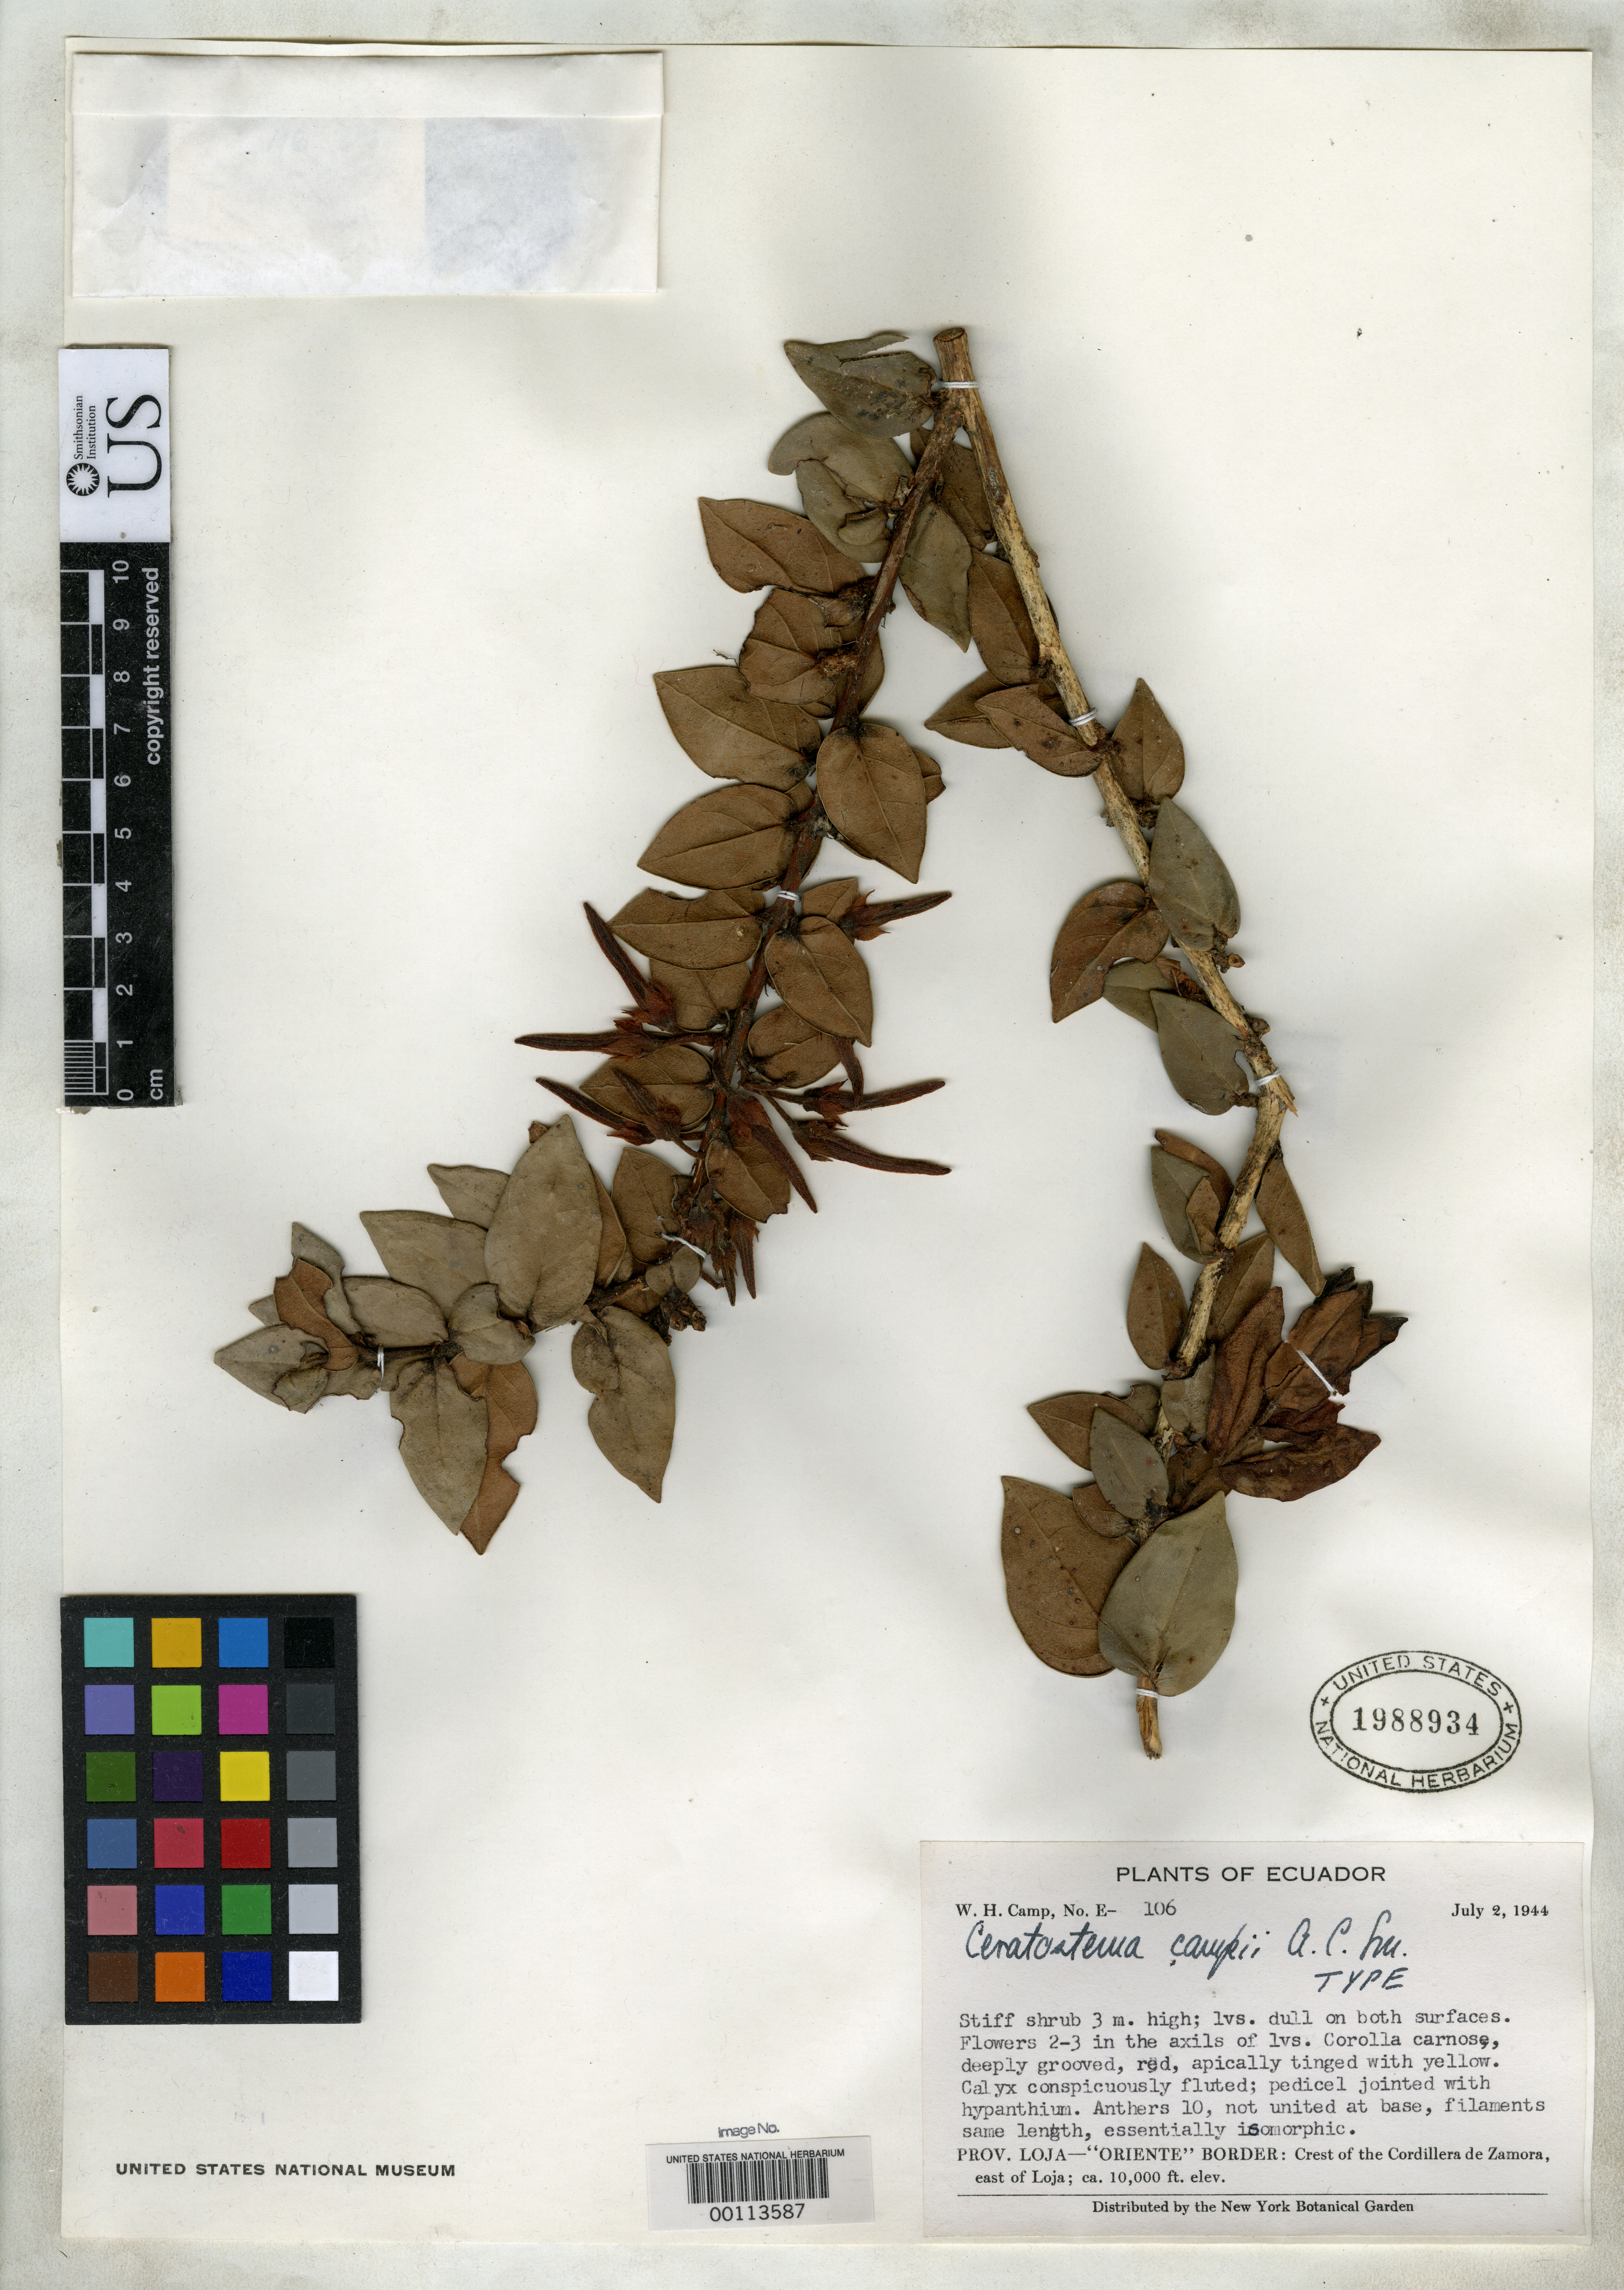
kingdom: Plantae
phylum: Tracheophyta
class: Magnoliopsida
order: Ericales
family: Ericaceae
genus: Ceratostema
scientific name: Ceratostema campii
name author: A.C. Sm.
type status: Holotype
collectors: W. H. Camp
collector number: E 106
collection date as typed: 02 Jul 1944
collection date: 1944-07-02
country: Ecuador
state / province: Loja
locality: Oriente border, crest of Cordillera de Zamora, E of Loja.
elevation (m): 3048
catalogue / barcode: US 1988934